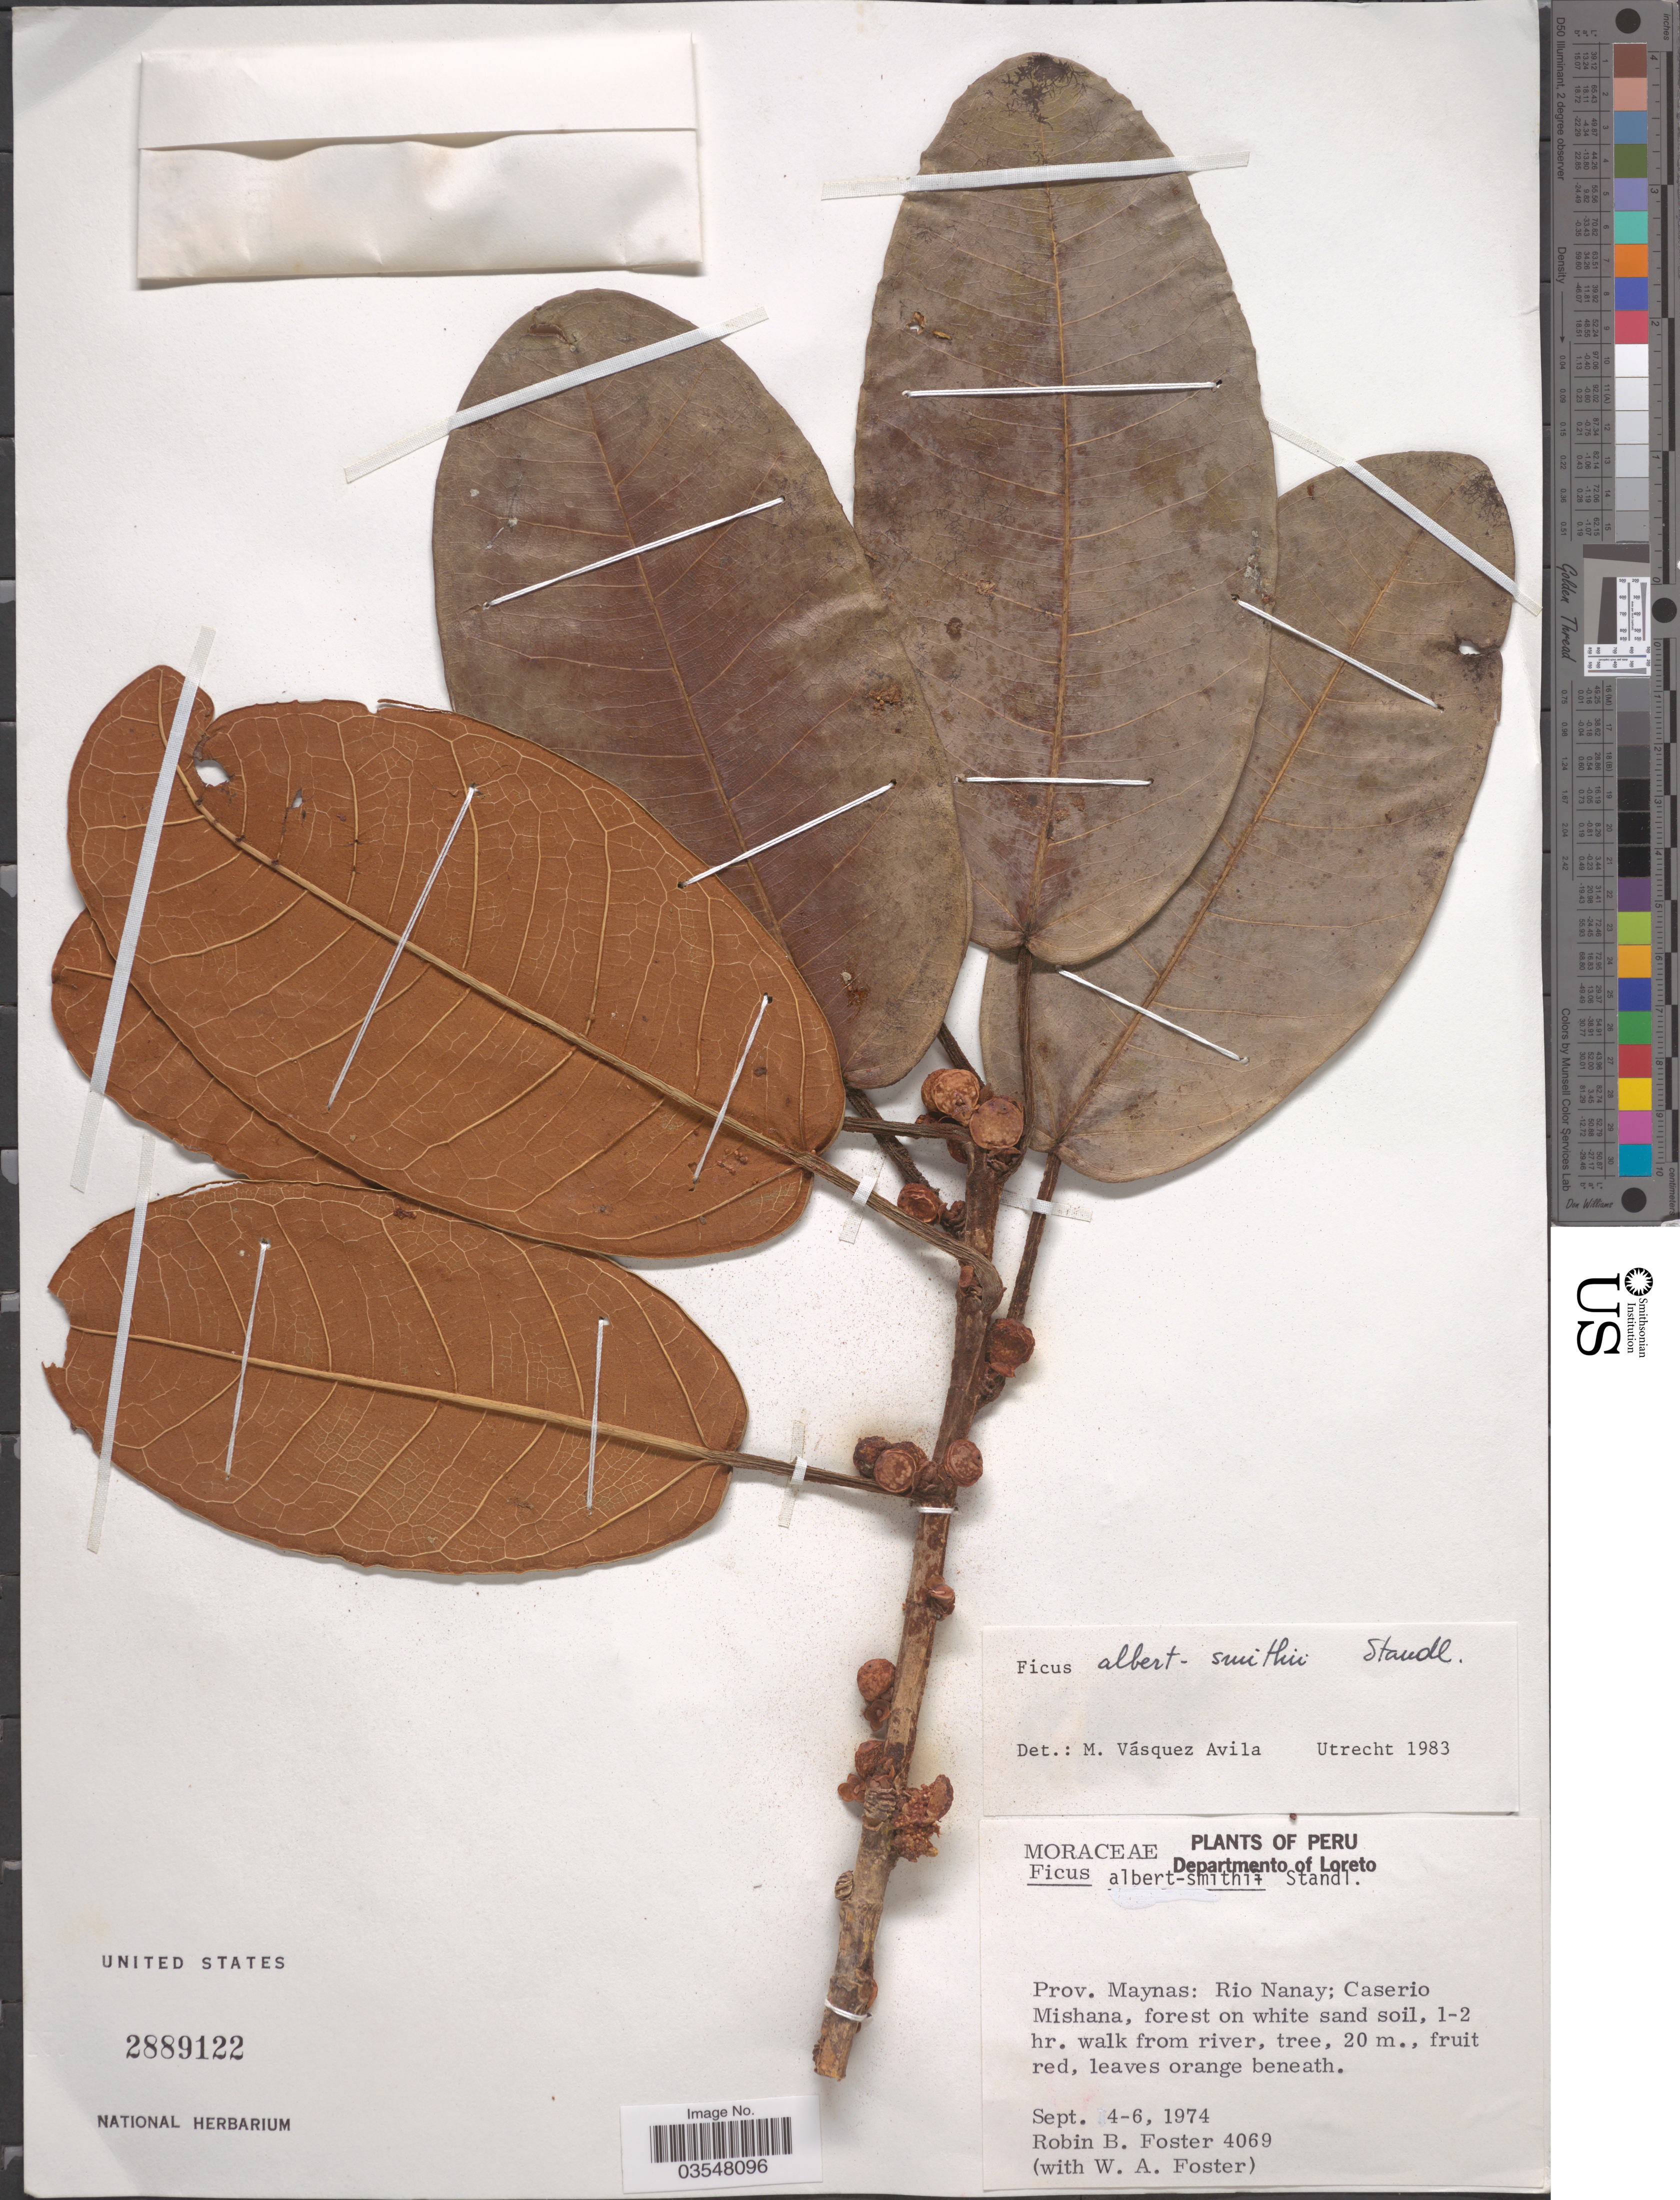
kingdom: Plantae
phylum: Tracheophyta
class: Magnoliopsida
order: Rosales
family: Moraceae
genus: Ficus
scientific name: Ficus albert-smithii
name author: Standl. in A.C. Sm.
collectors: R. B. Foster & W. Foster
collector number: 4069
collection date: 1974-09-04/1974-09-06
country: Peru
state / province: Loreto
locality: Departmento of Loreto. Prov. Maynas: Rio Nanay; Caserio Mishana.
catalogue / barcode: US 2889122